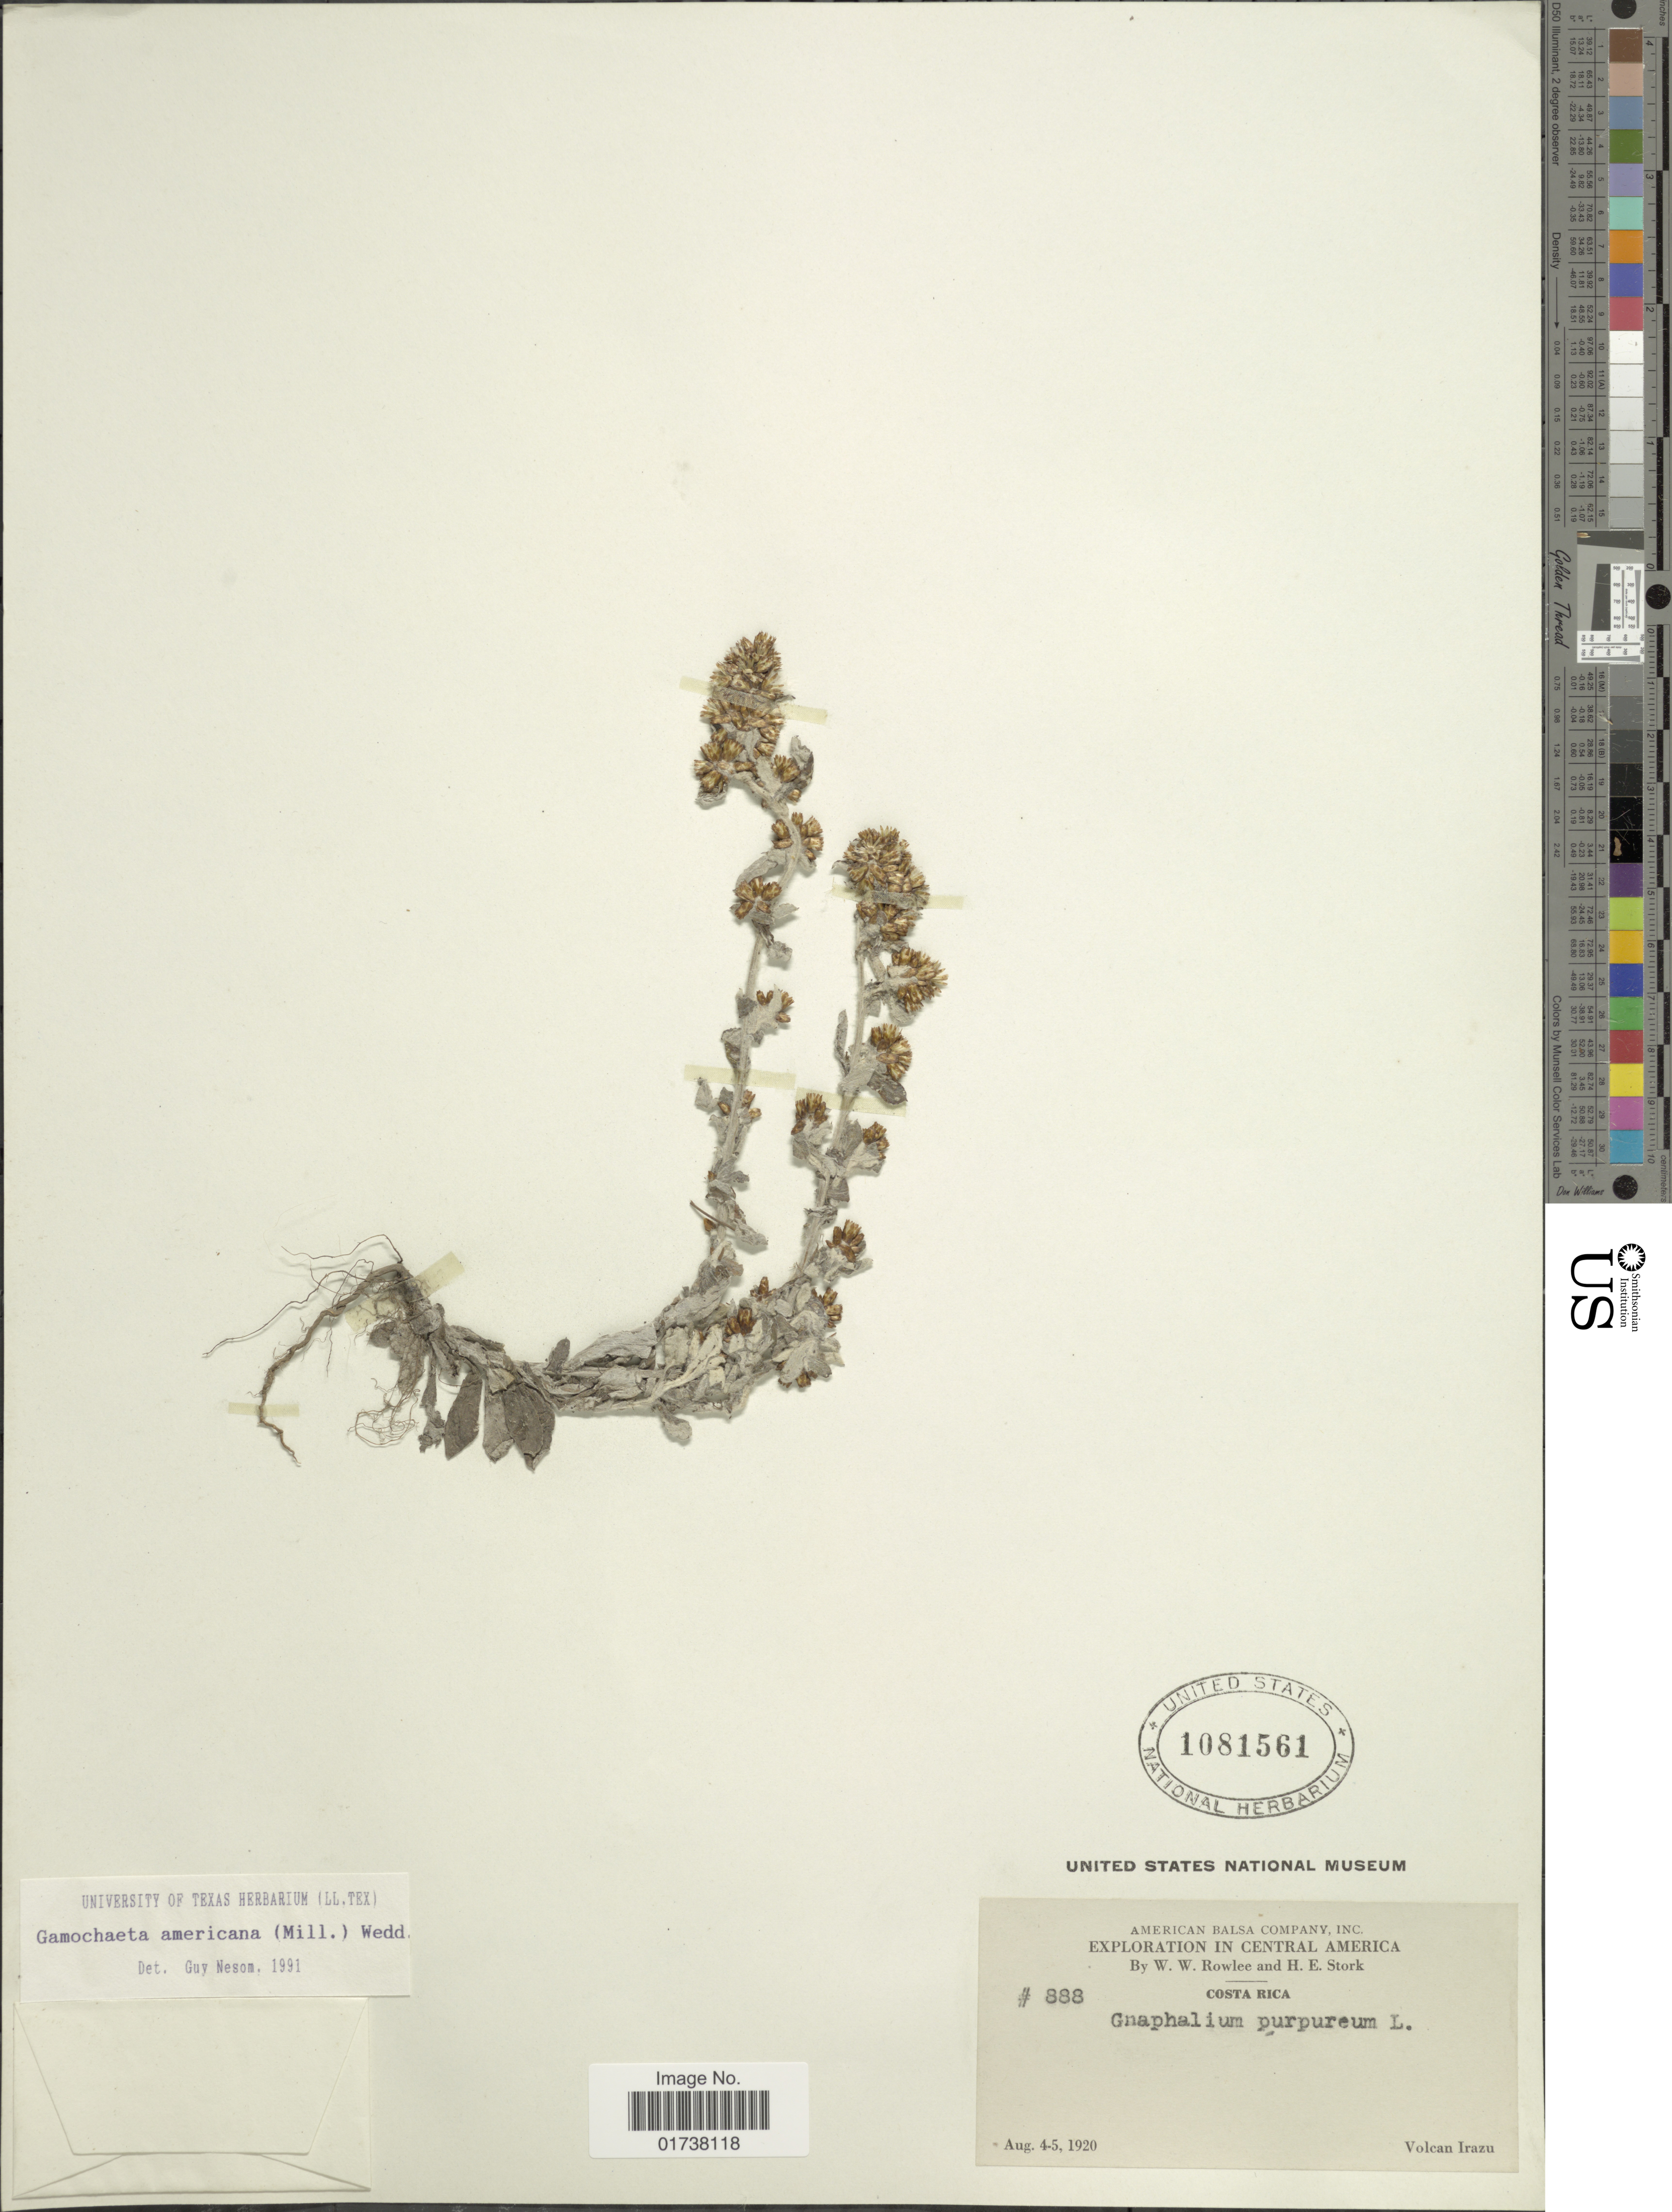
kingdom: Plantae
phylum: Tracheophyta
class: Magnoliopsida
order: Asterales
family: Asteraceae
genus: Gamochaeta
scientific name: Gamochaeta americana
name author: (Mill.) Wedd.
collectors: W. W. Rowlee & H. E. Stork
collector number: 888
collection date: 1920-08-04/1920-08-05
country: Costa Rica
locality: Central America, Volcan Irazu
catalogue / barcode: US 1081561